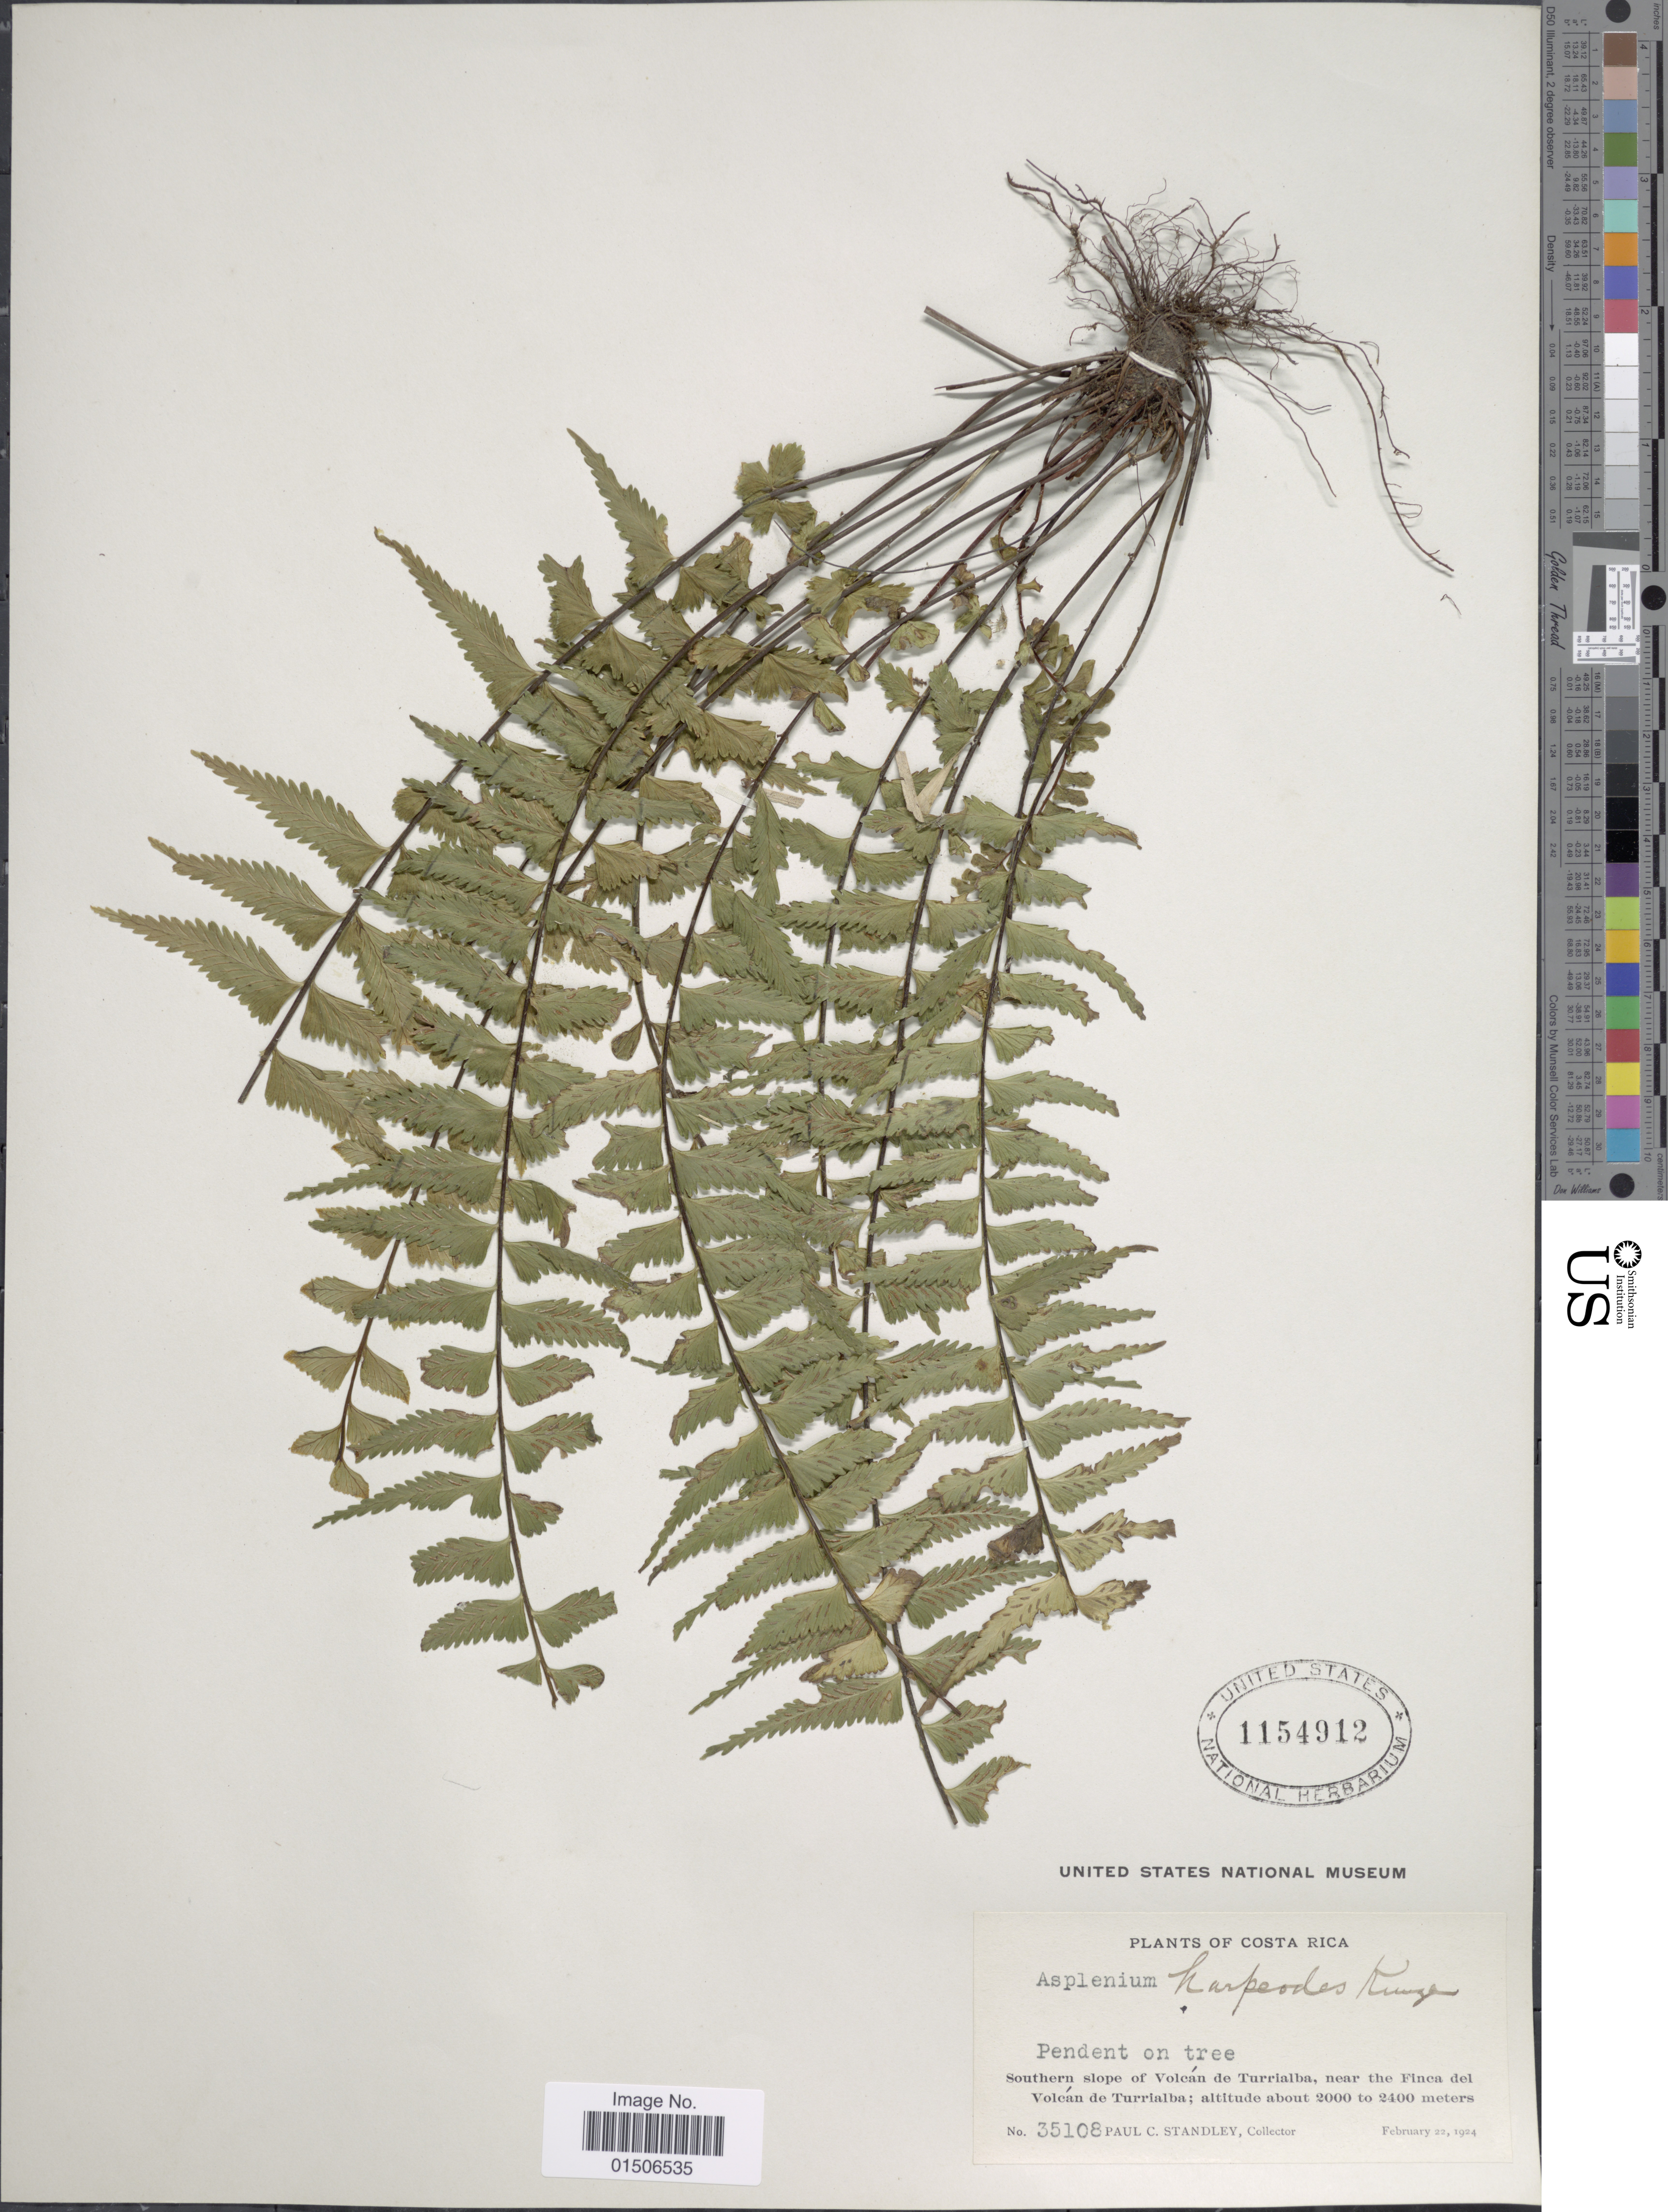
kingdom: Plantae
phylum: Tracheophyta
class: Polypodiopsida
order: Polypodiales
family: Aspleniaceae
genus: Asplenium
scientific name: Asplenium harpeodes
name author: Kunze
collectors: P. C. Standley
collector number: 35108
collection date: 1924-02-22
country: Costa Rica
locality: Pendent on tree, Southern slope of Volcán de Turrialba, near the Finca del Volcán de Turrialba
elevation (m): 2000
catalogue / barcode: US 1154912